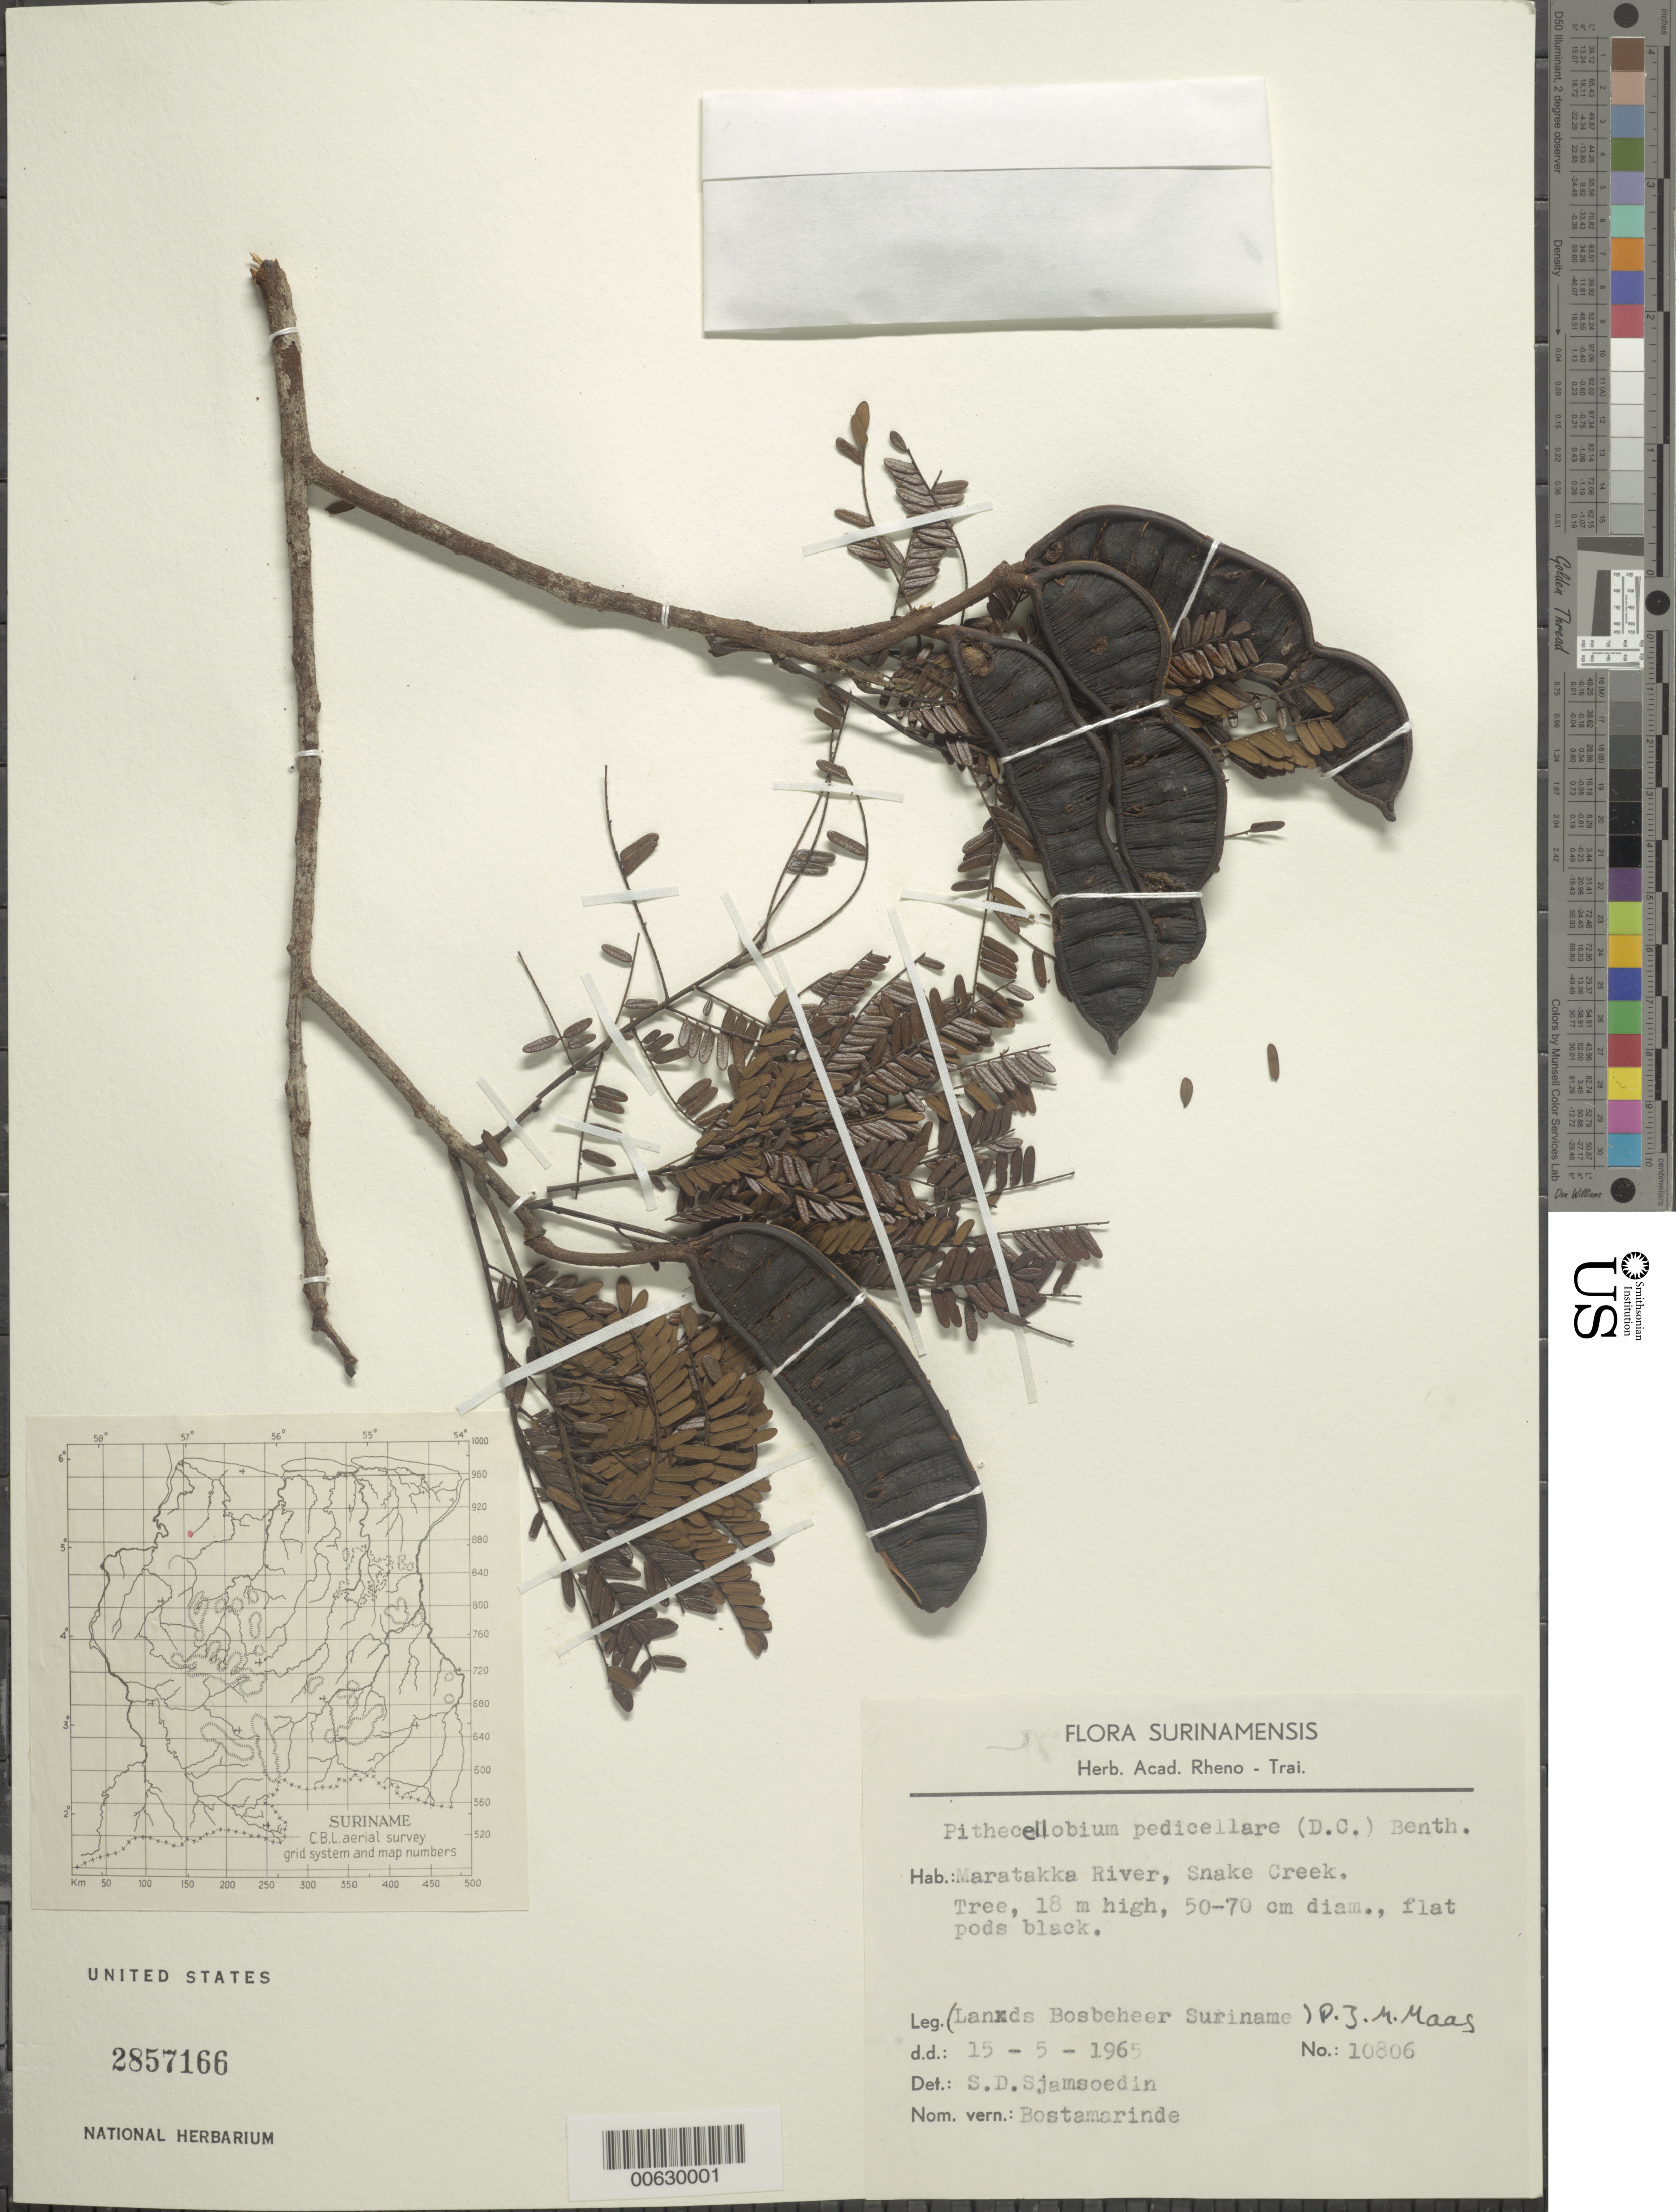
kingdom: Plantae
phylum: Tracheophyta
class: Magnoliopsida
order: Fabales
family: Fabaceae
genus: Hydrochorea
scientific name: Hydrochorea pedicellaris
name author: (DC.) M.V.B. Soares et al.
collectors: P. Maas & J. Tawjoeran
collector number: LBB 10806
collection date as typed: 15-May-65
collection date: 1965-05-15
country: Suriname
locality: Maratakka R., Snake Creek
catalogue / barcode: US 2857166